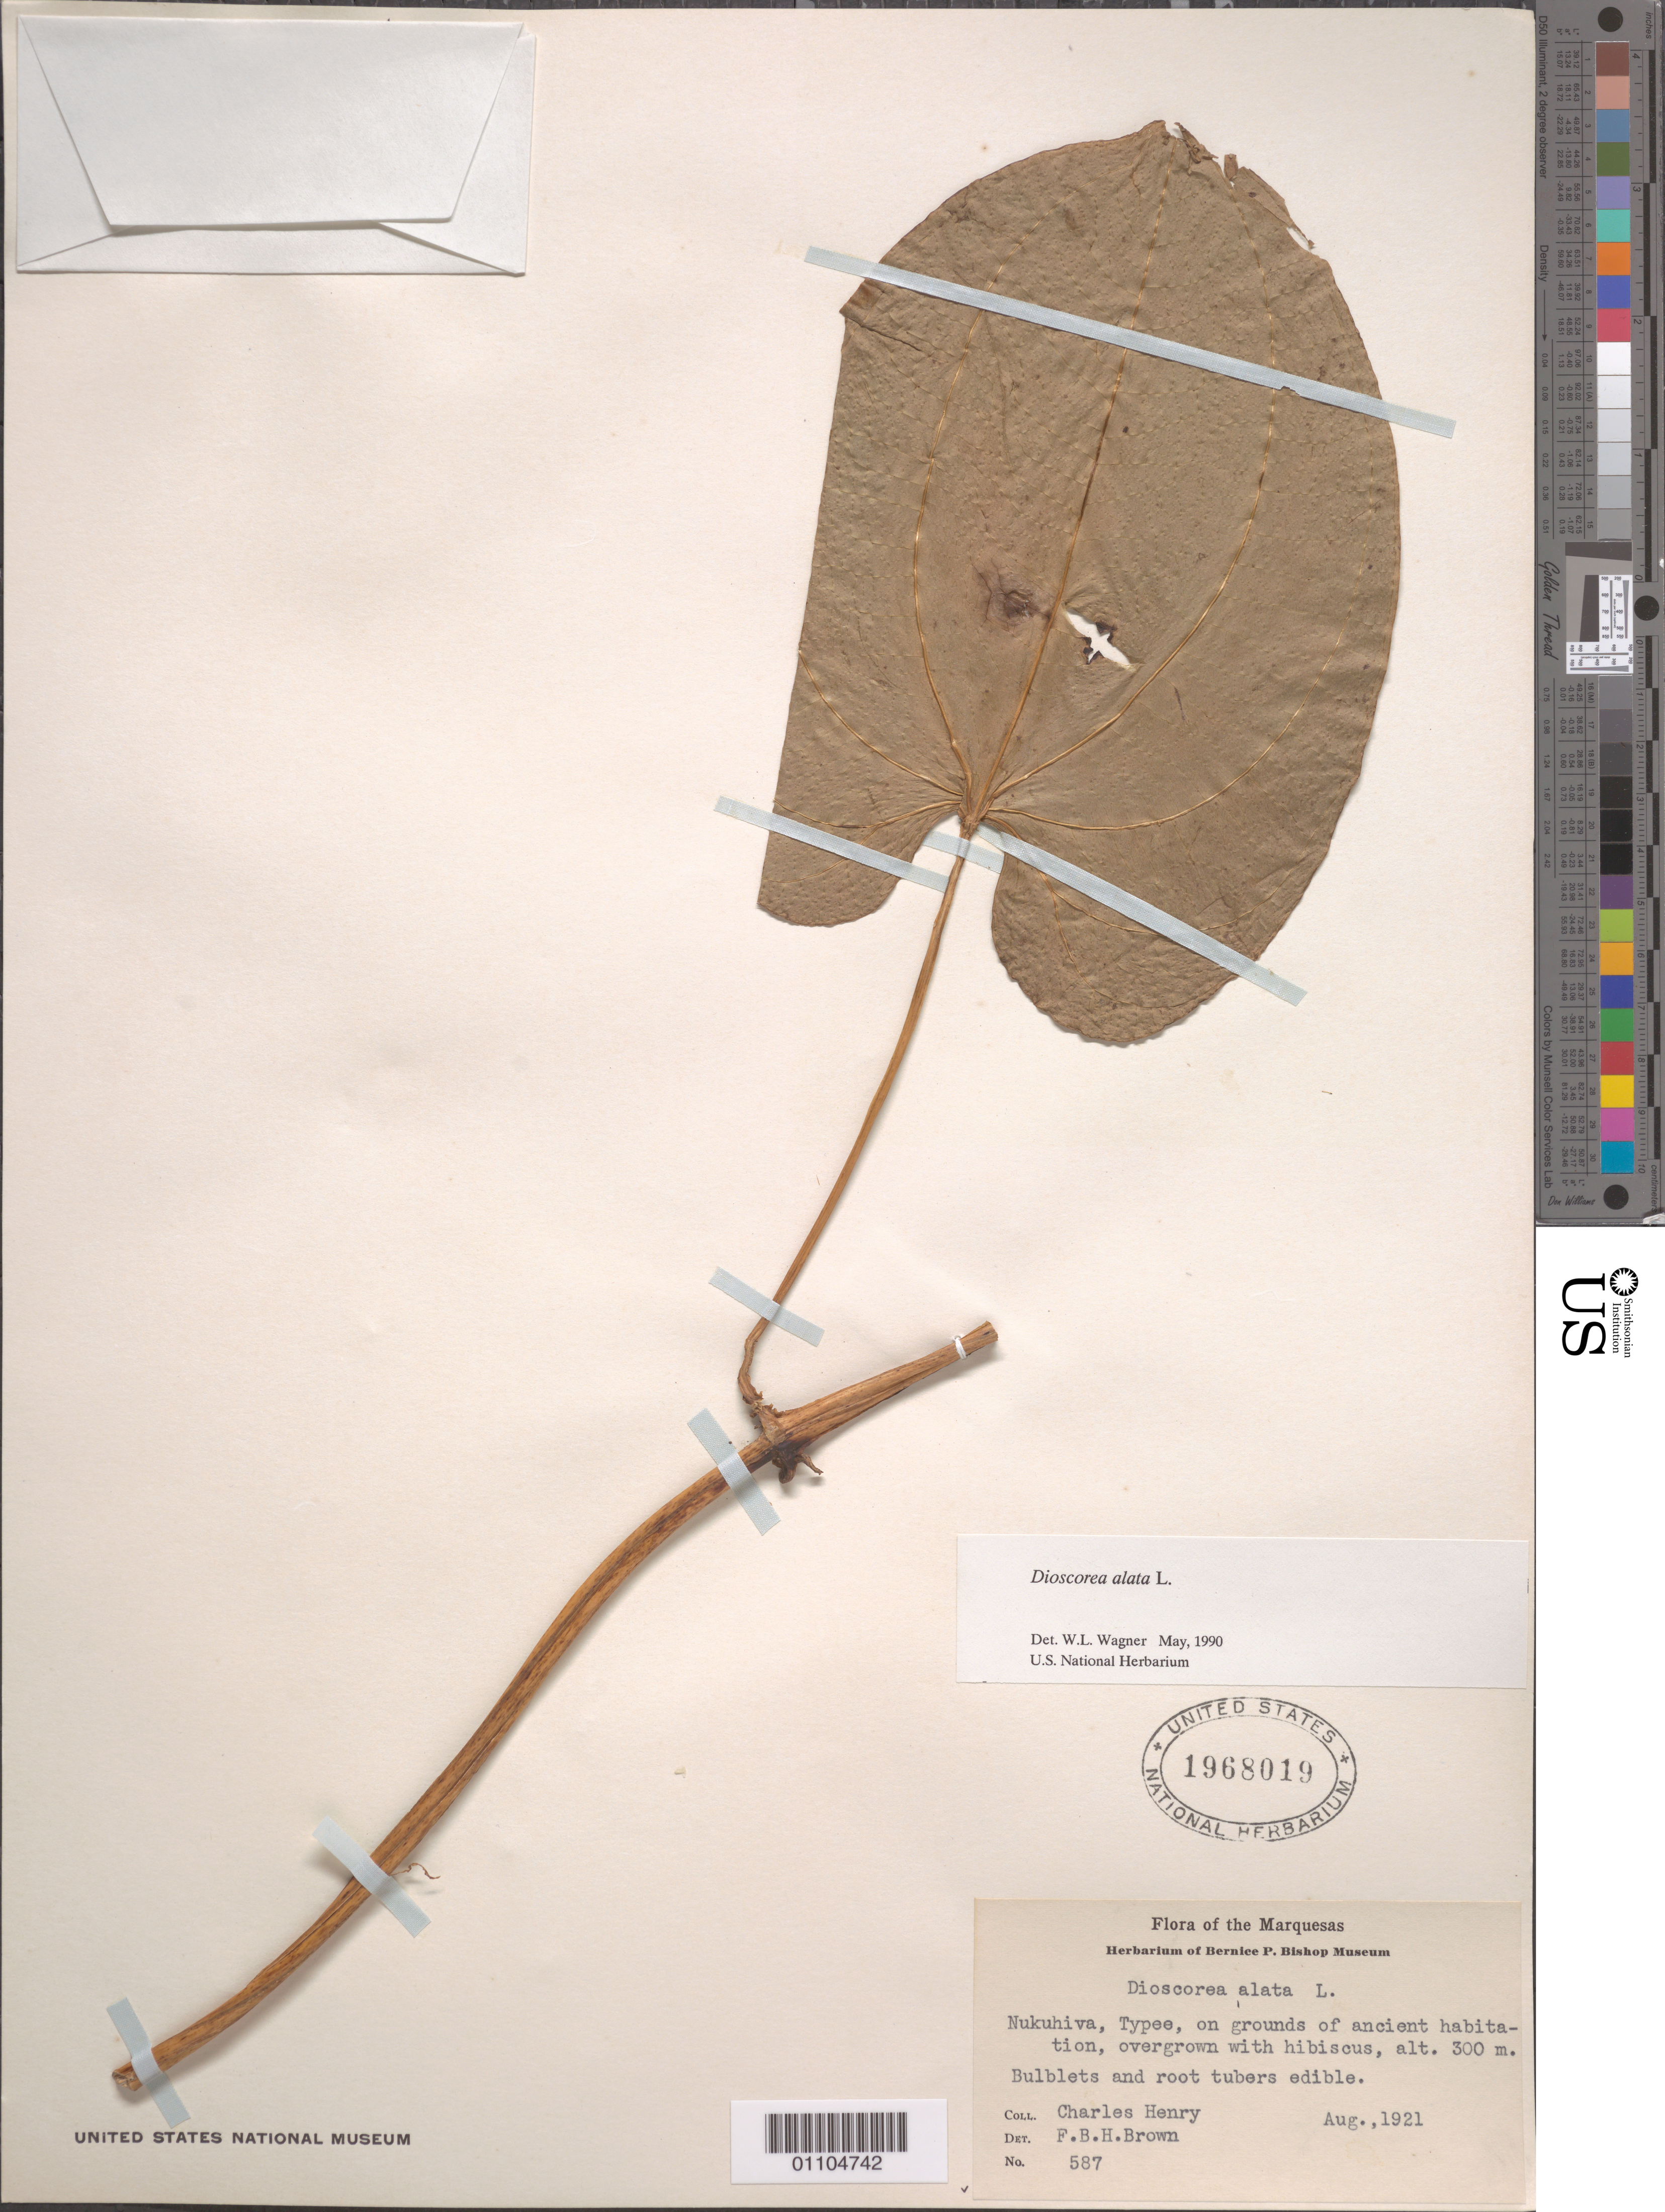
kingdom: Plantae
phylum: Tracheophyta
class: Liliopsida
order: Dioscoreales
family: Dioscoreaceae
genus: Dioscorea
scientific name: Dioscorea alata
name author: L.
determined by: Wagner, W. L., (BOT), Smithsonian Institution - National Museum of Natural History (UNITED STATES)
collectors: C. Henry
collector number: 587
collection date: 1921-08-19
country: French Polynesia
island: Nuku Hiva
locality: Typee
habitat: On grounds of ancient habitation, overgrown with Hibiscus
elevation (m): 300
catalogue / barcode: US 1968019